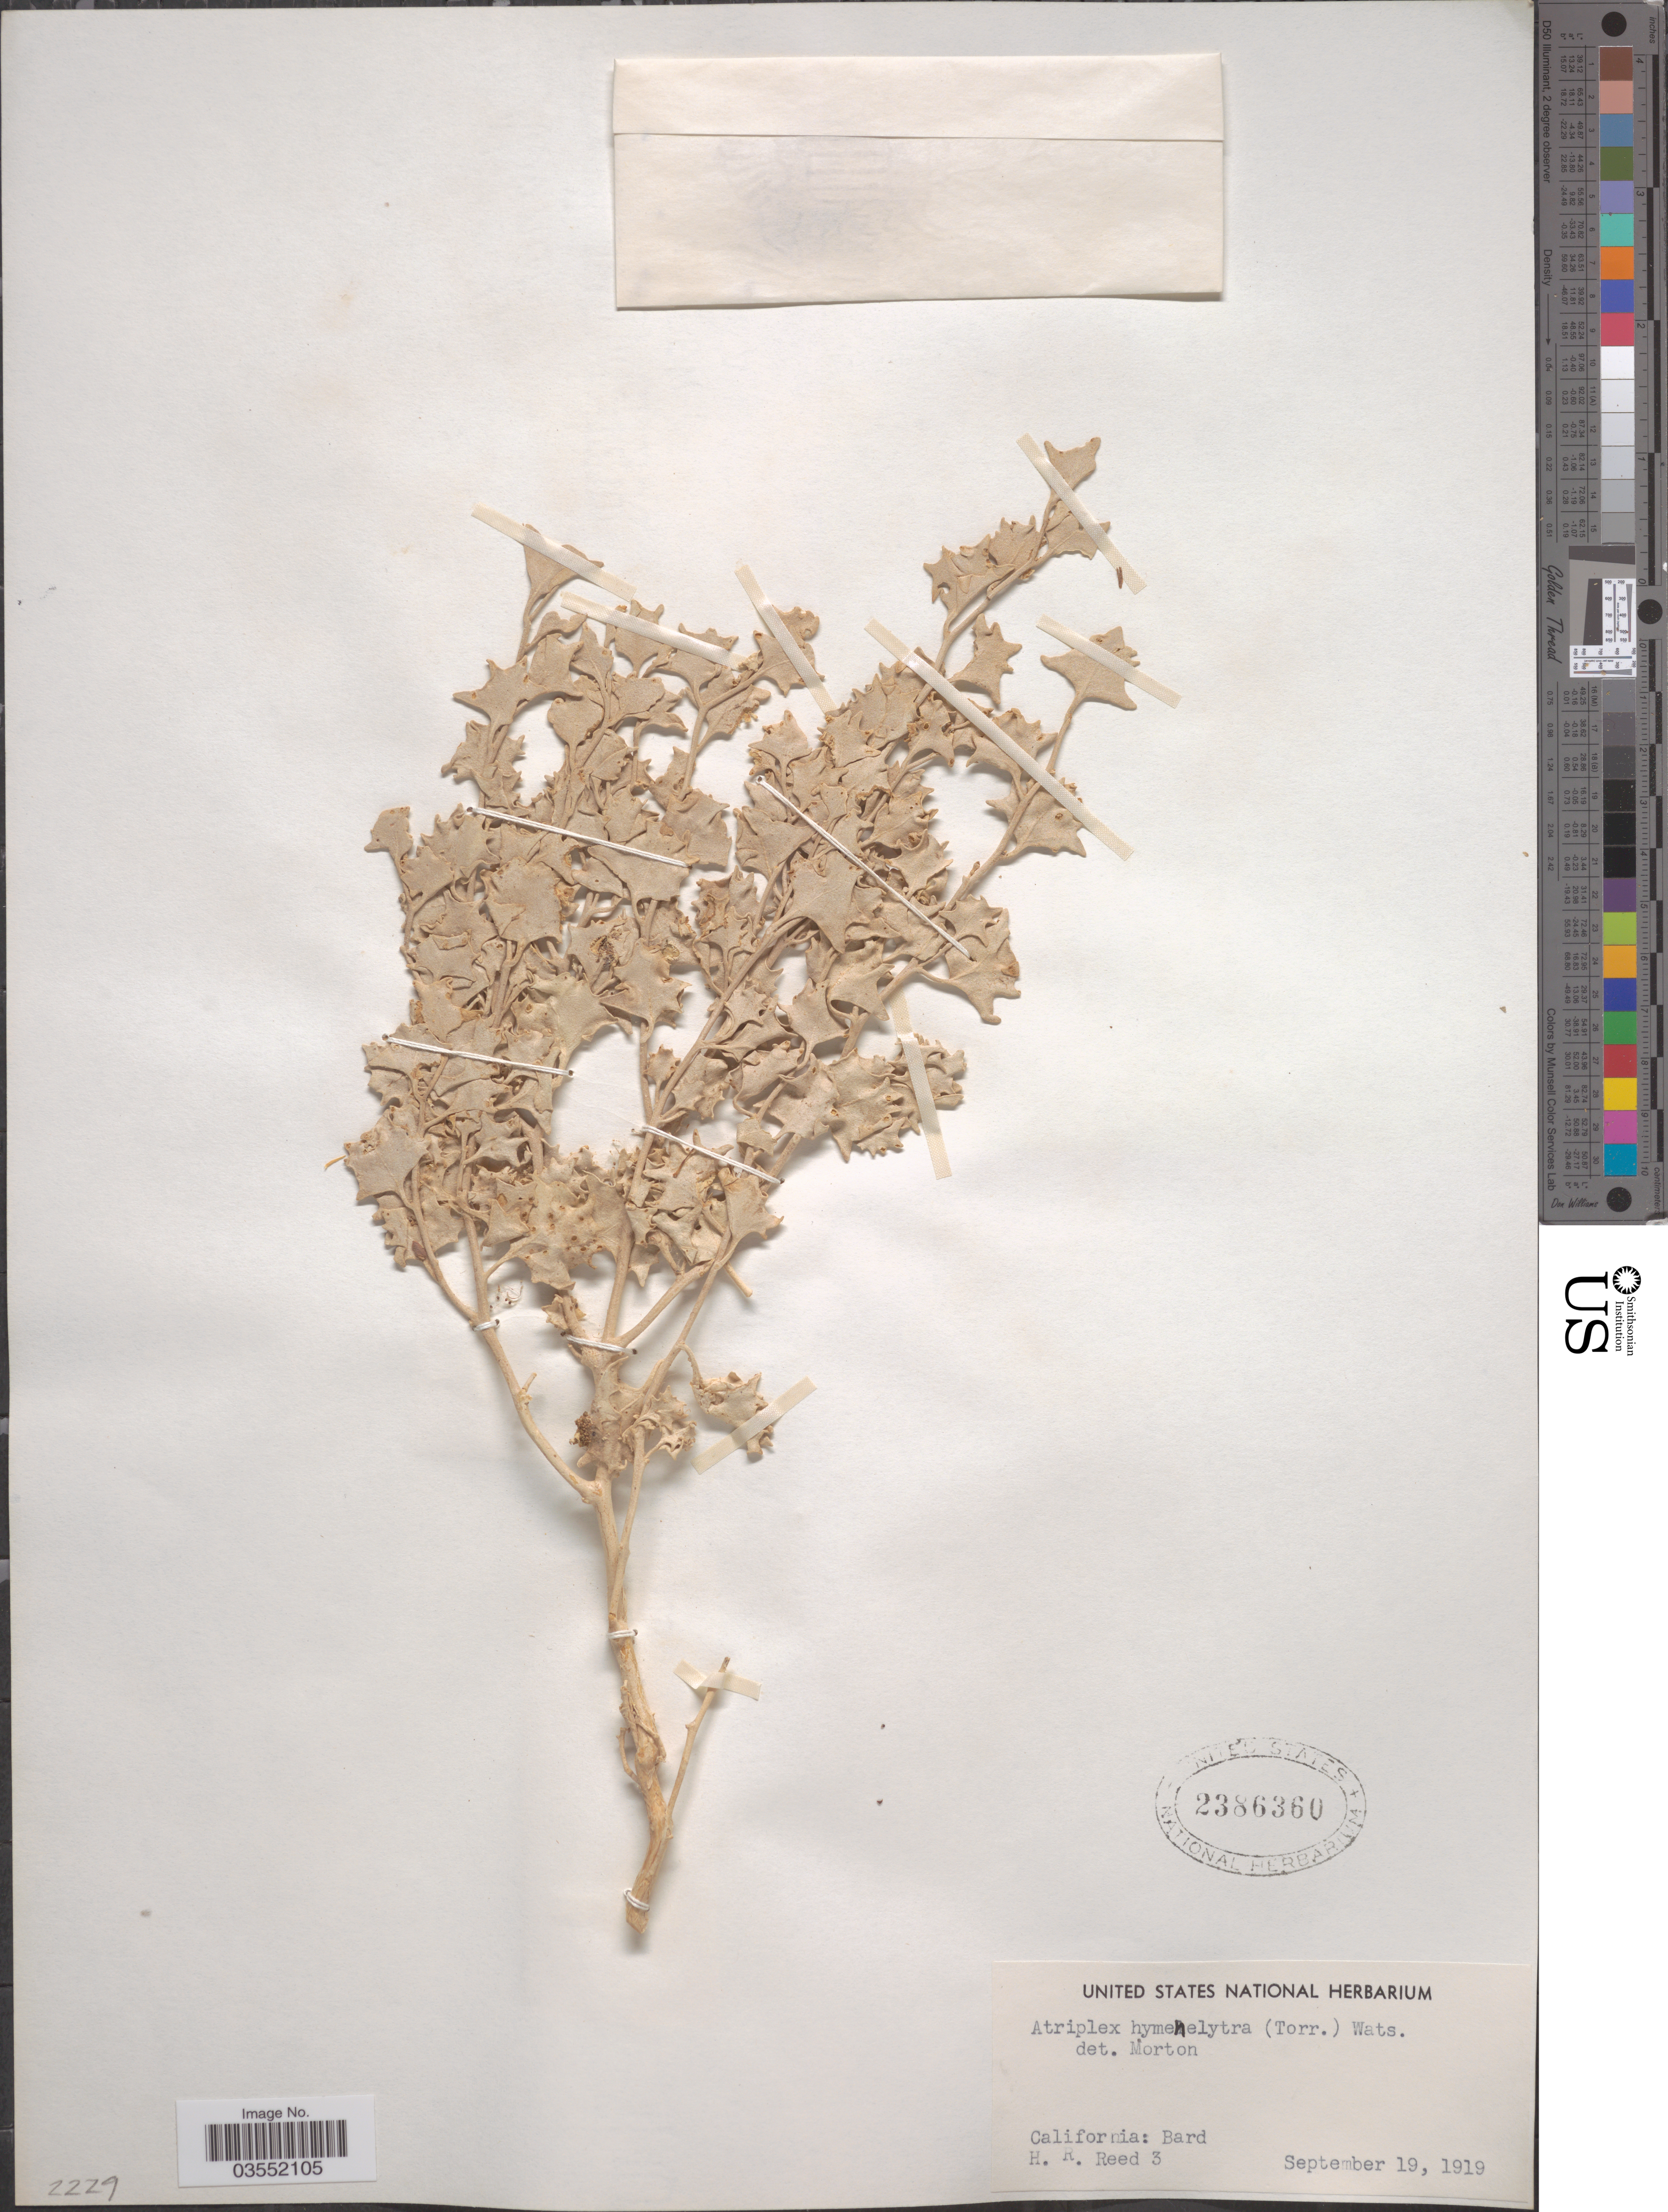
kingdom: Plantae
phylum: Tracheophyta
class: Magnoliopsida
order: Caryophyllales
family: Amaranthaceae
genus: Atriplex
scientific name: Atriplex hymenelytra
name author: (Torr.) S. Watson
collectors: H. Reed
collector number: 3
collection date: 1919-09-19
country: United States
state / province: California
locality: Bard.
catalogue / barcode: US 2386360